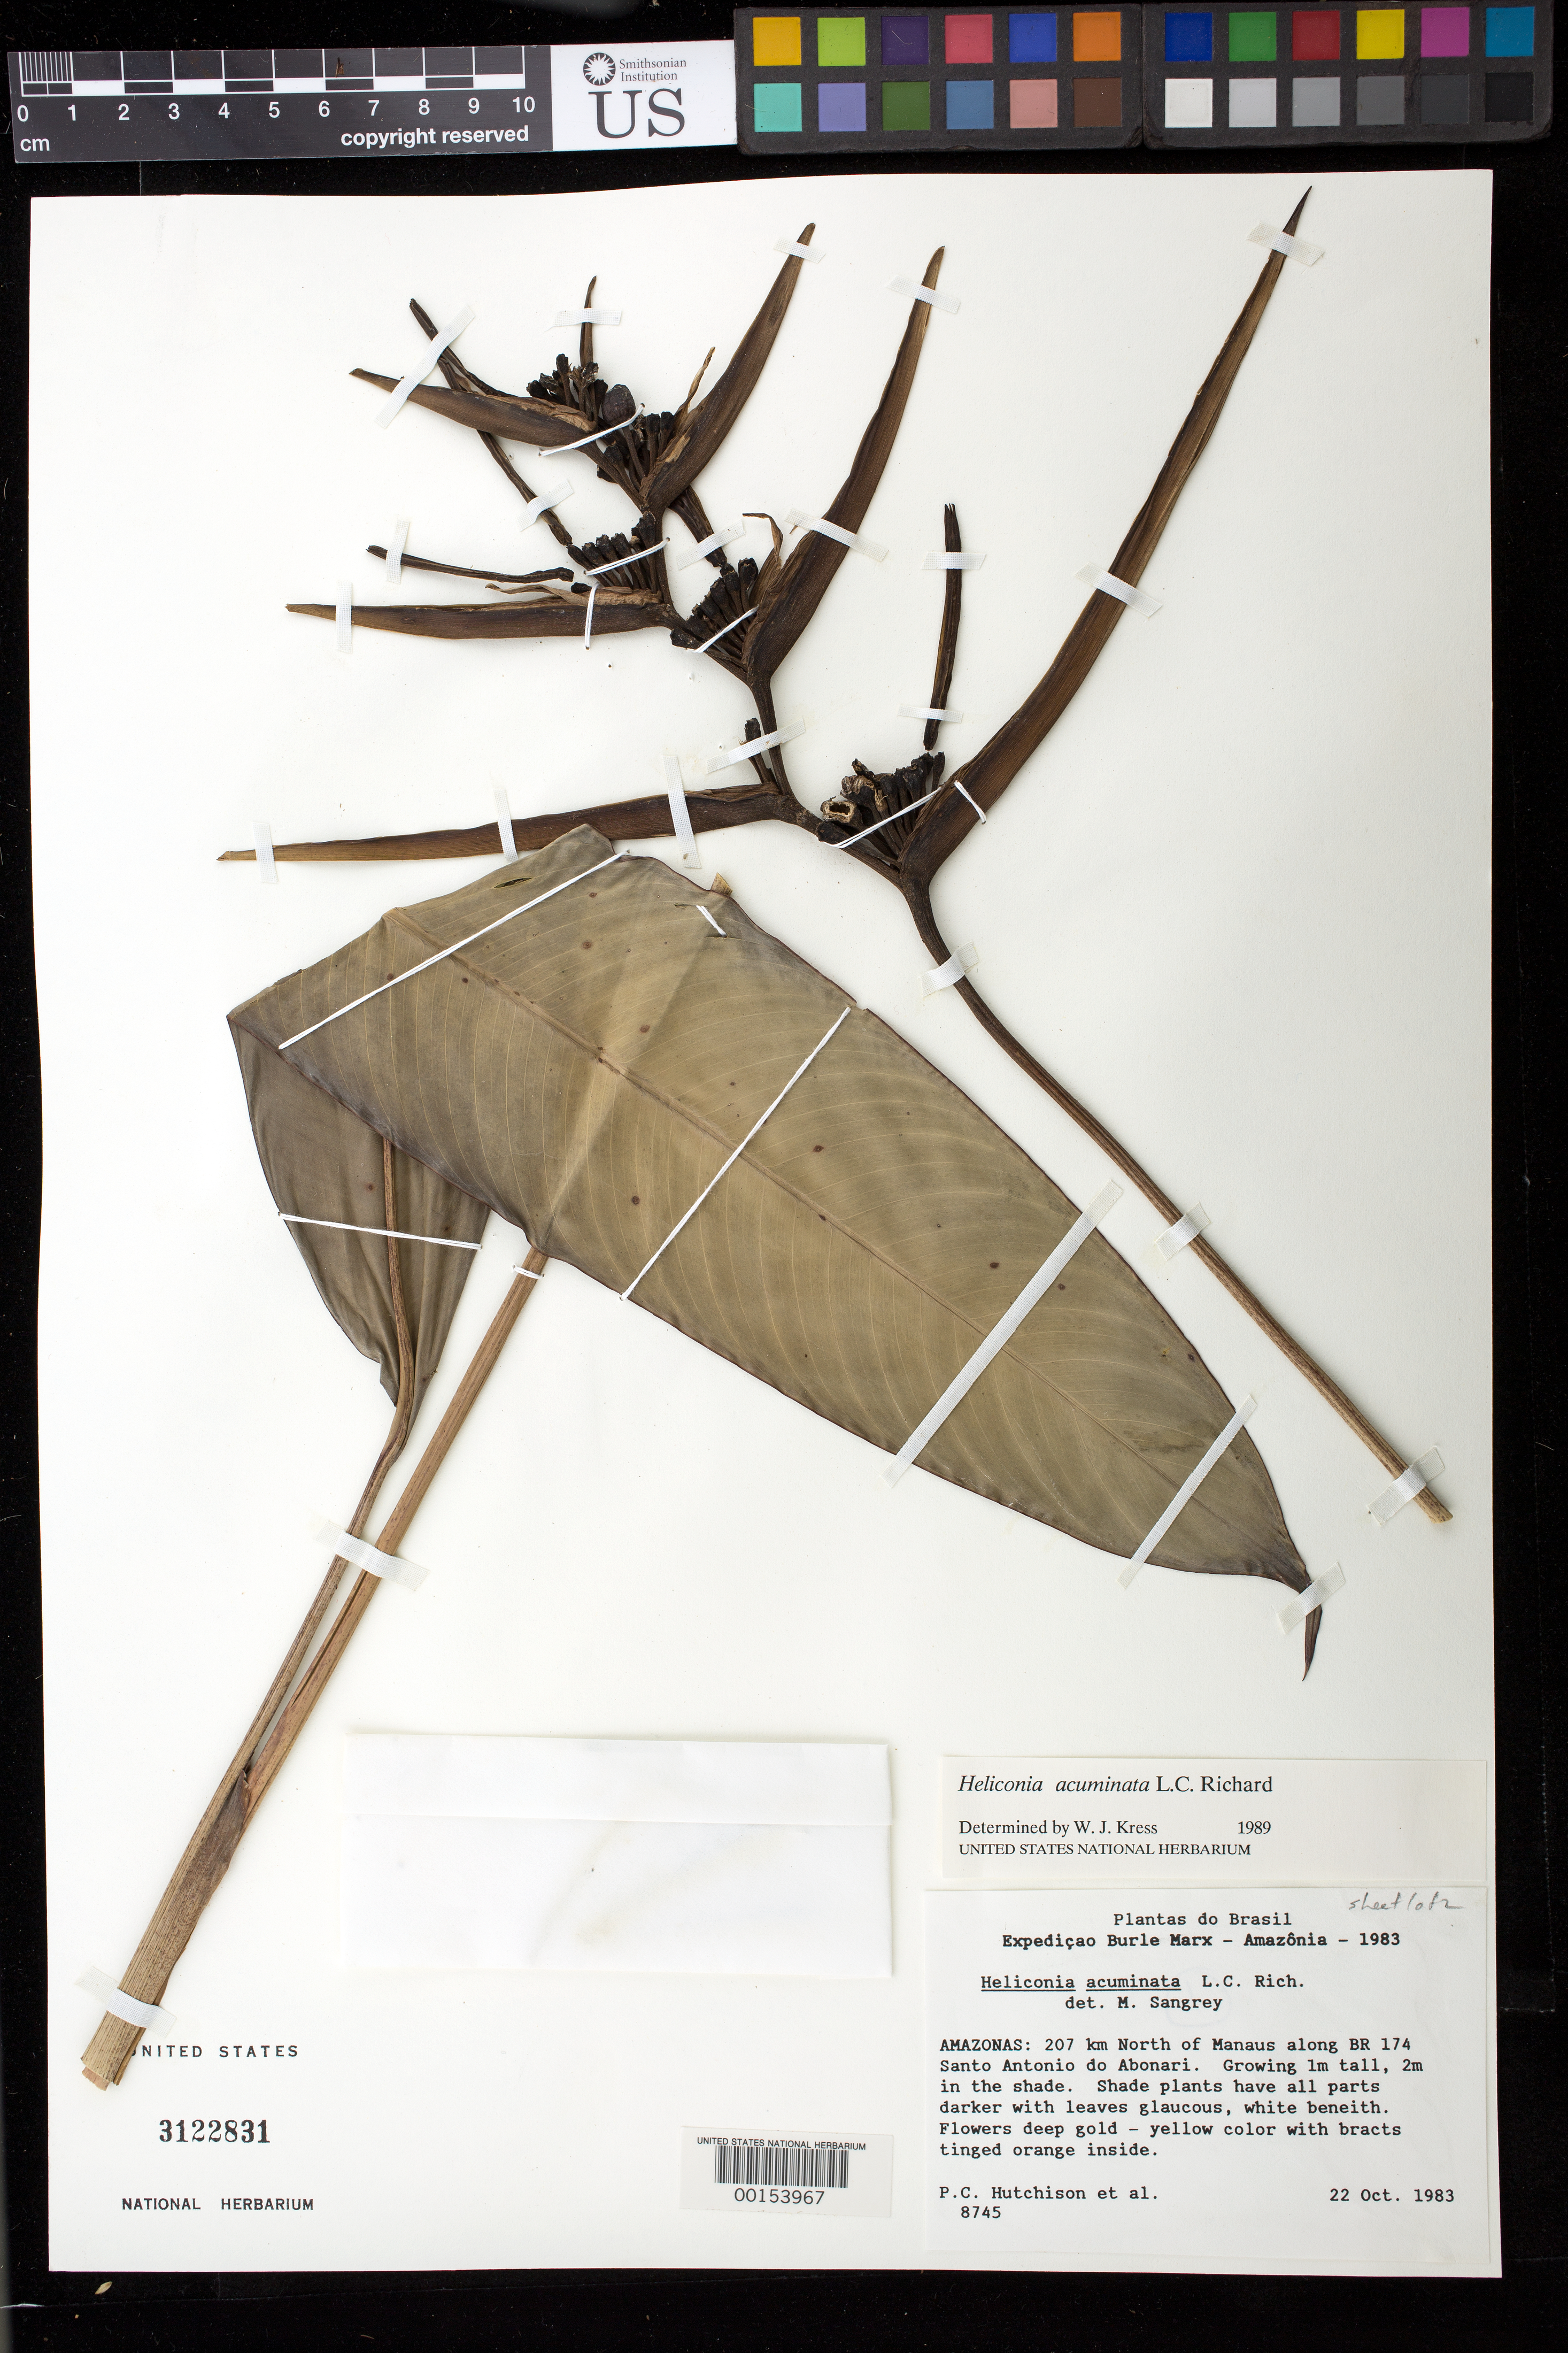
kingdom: Plantae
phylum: Tracheophyta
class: Liliopsida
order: Zingiberales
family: Heliconiaceae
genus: Heliconia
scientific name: Heliconia acuminata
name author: A. Rich.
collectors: P. C. Hutchison & et al.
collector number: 8745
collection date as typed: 22 Oct 1983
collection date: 1983-10-22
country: Brazil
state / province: Amazonas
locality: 207 km N of Manaus along BR 174 Santo Antonio do Abonari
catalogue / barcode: US 3122831